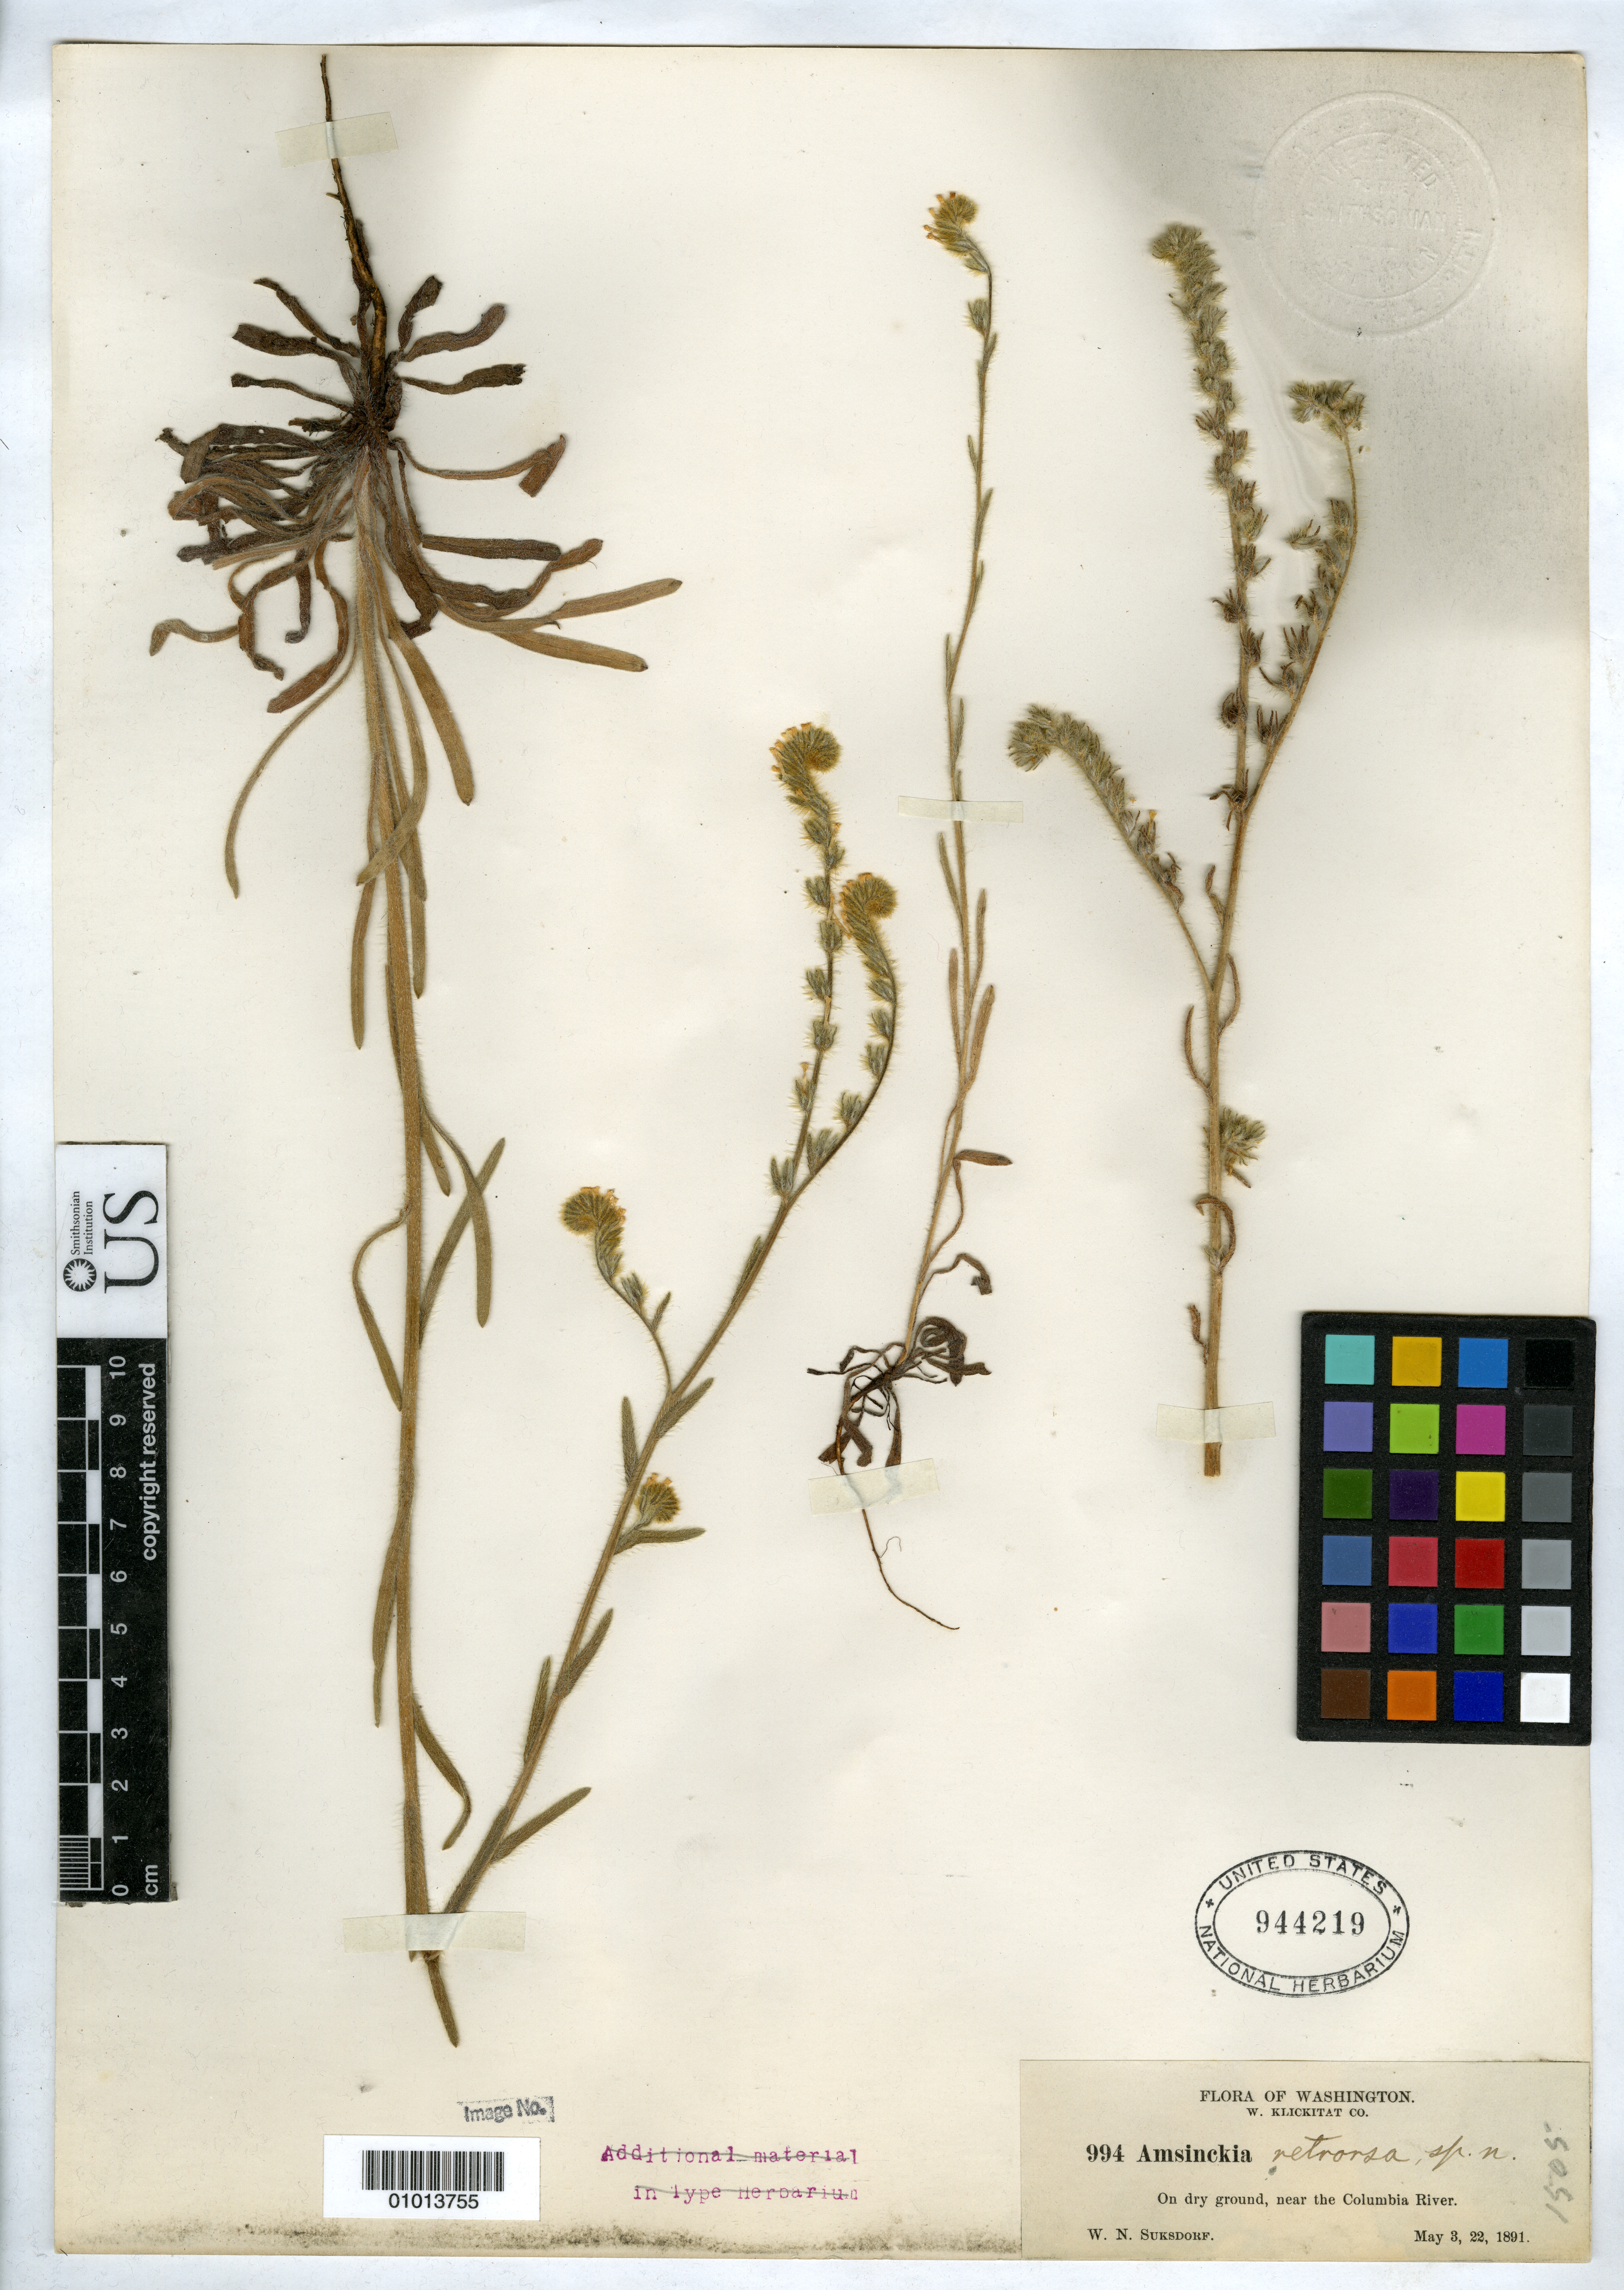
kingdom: Plantae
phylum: Tracheophyta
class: Magnoliopsida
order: Boraginales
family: Boraginaceae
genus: Amsinckia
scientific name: Amsinckia retrorsa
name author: Suksd.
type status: Isotype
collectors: W. N. Suksdorf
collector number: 994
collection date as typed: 03 May 1891 and 22 May 1891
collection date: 1891-05-03,1891-05-22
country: United States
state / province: Washington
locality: On dry ground, near the Columbia River.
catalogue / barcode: US 944219